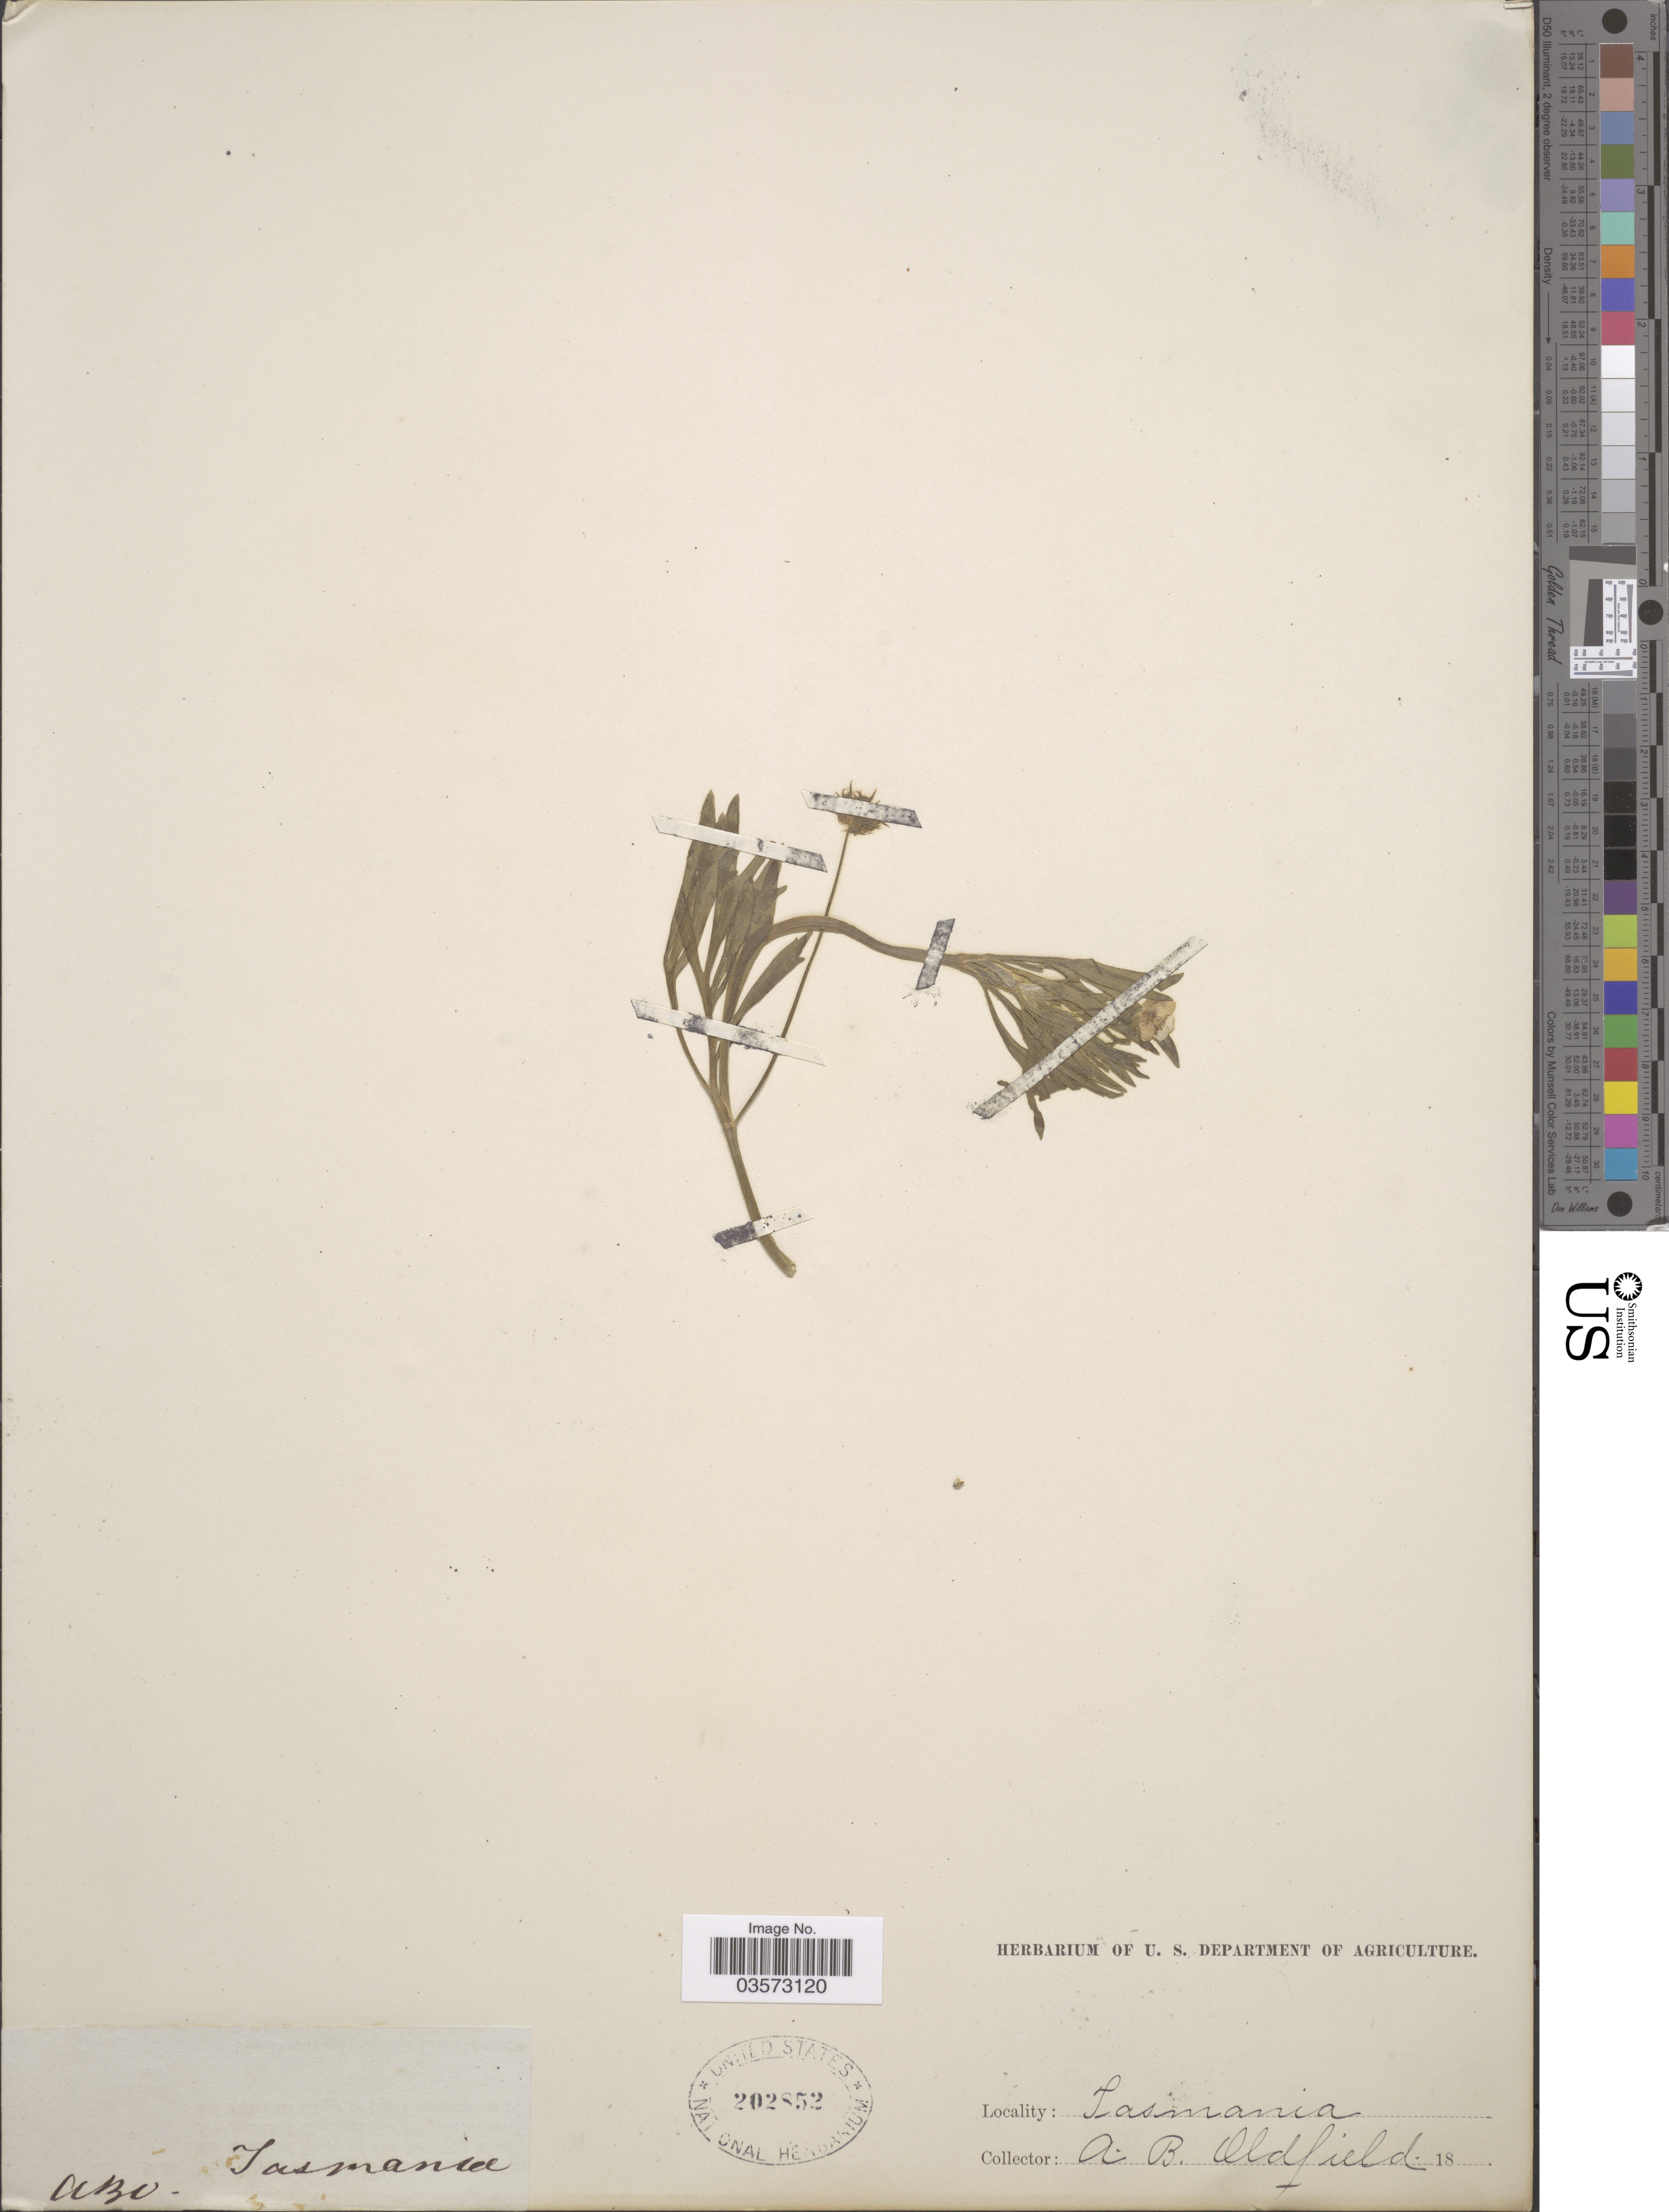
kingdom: Plantae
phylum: Tracheophyta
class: Magnoliopsida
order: Ranunculales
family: Ranunculaceae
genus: Ranunculus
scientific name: Ranunculus sp.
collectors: A. Oldfield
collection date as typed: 18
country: Australia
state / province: Tasmania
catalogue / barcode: US 202852